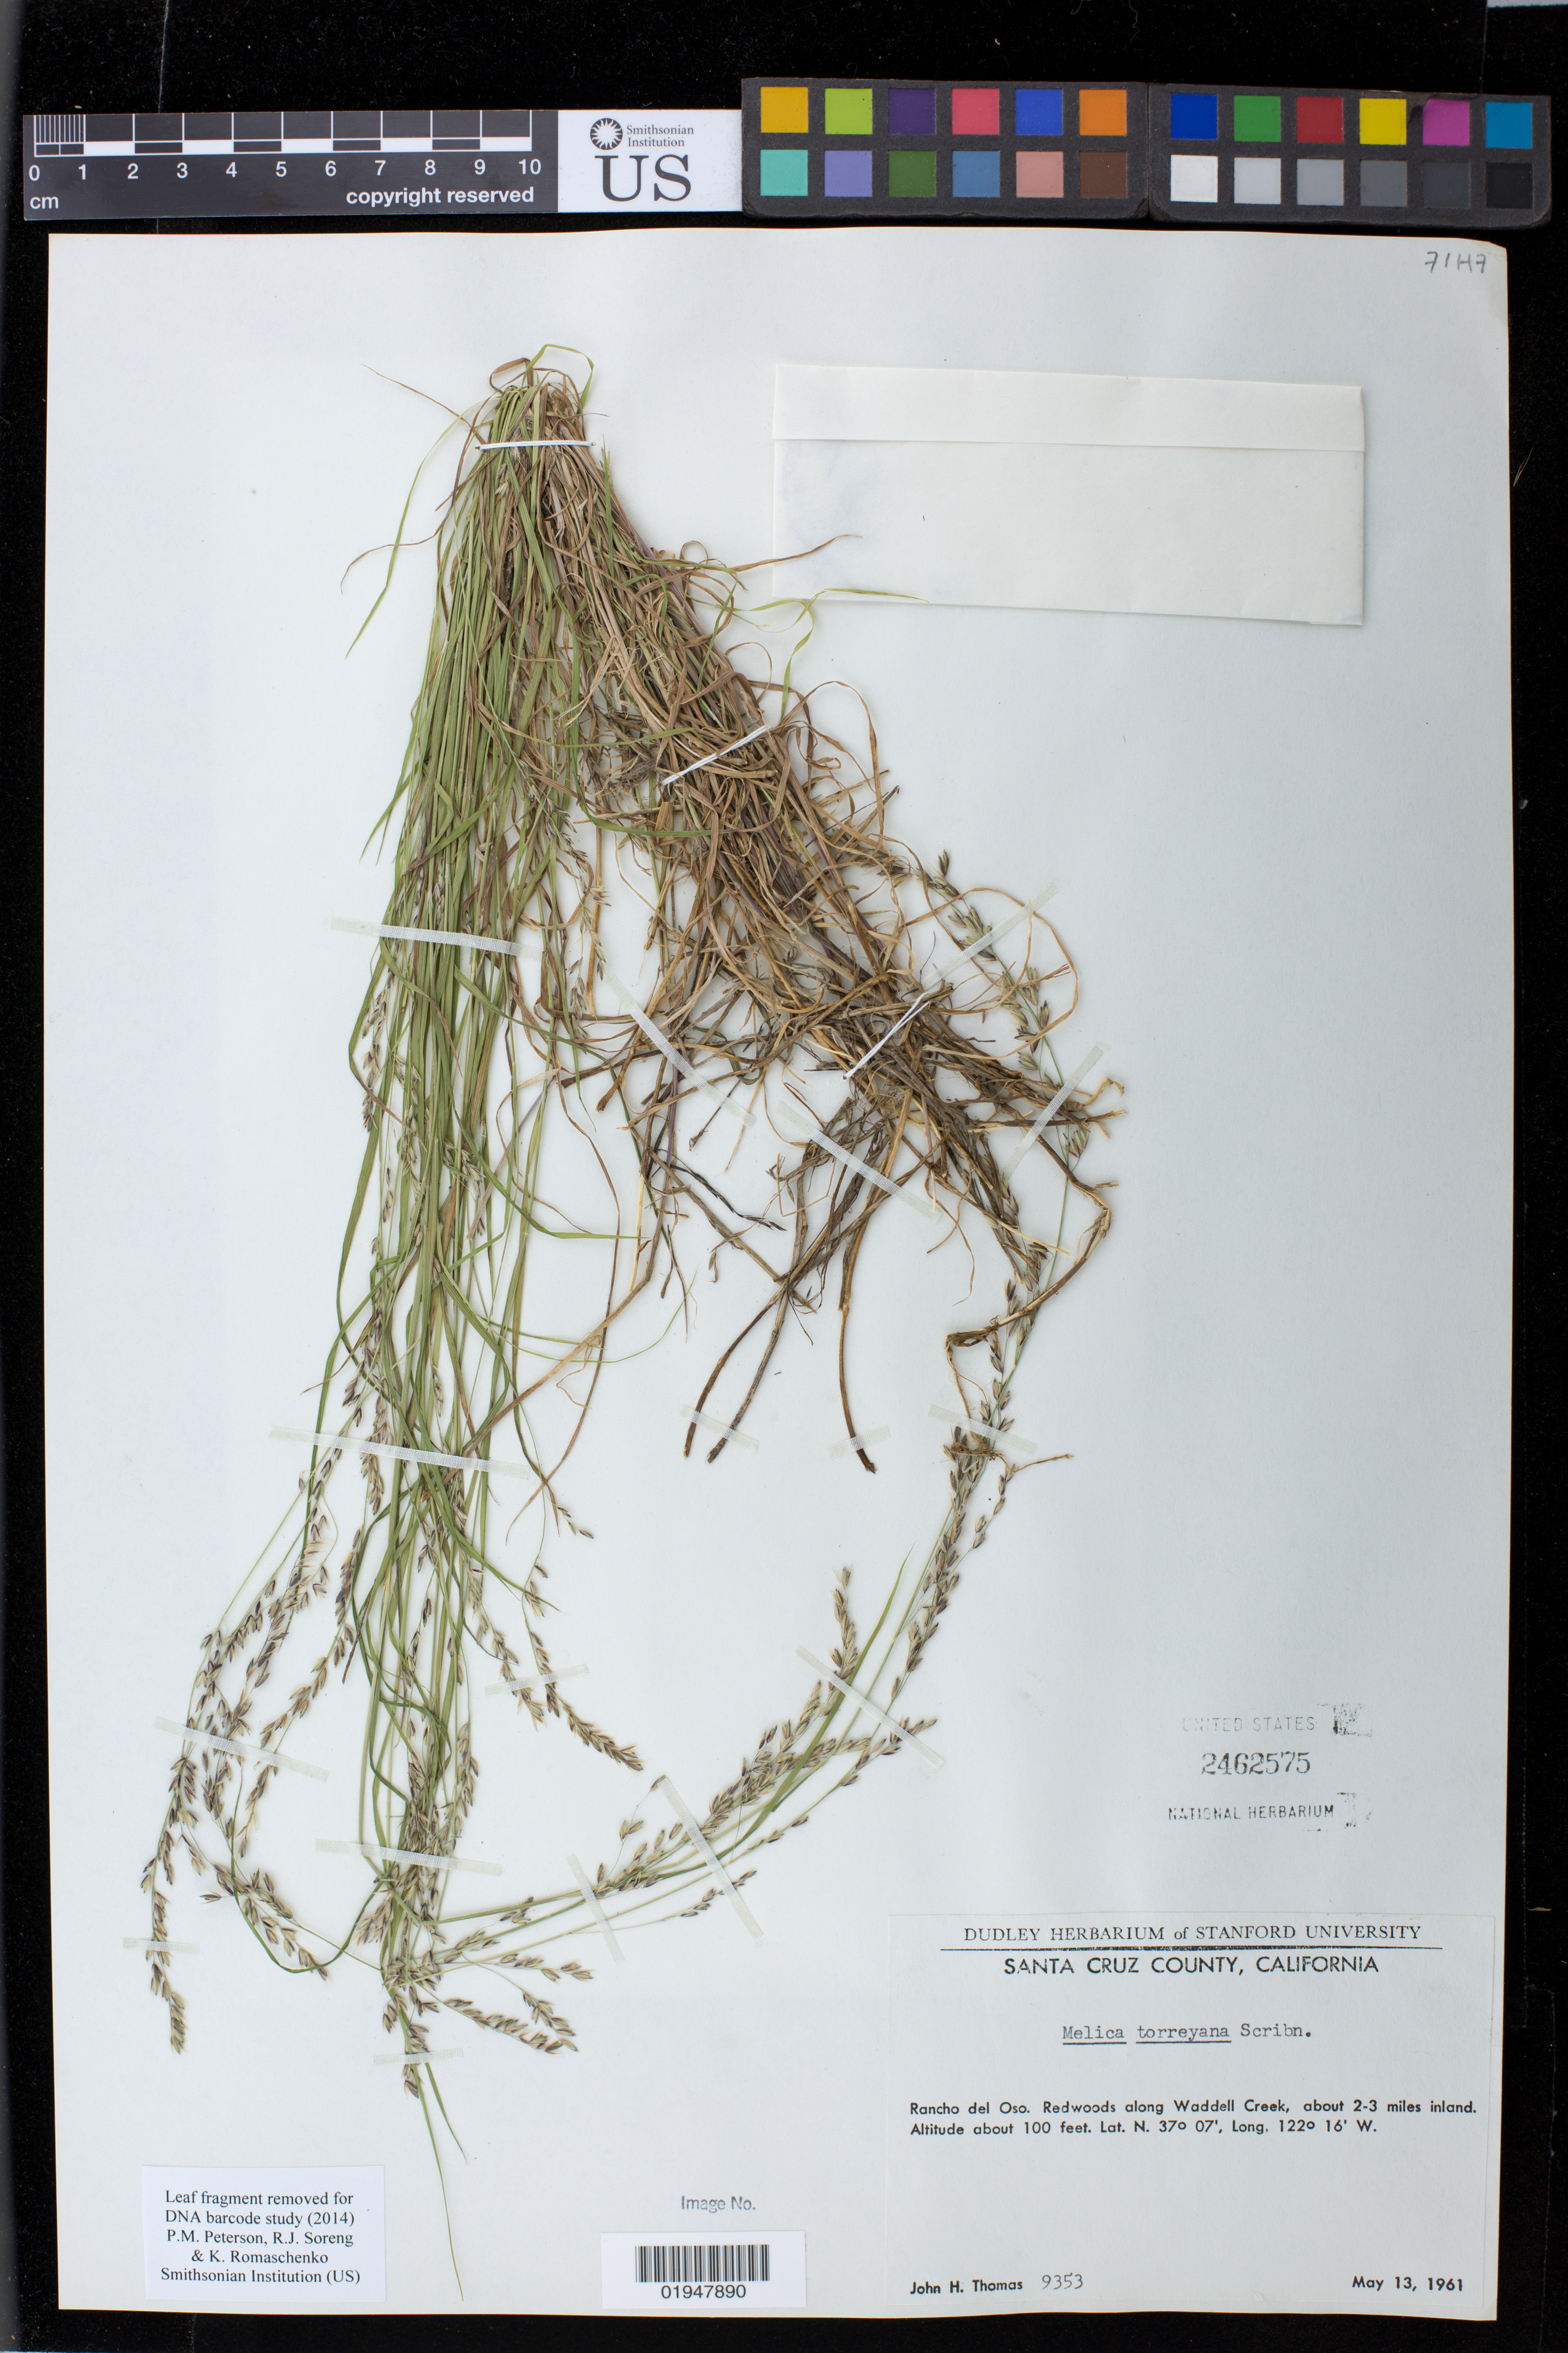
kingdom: Plantae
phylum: Tracheophyta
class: Liliopsida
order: Poales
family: Poaceae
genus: Melica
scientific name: Melica torreyana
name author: Scribn.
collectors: J. H. Thomas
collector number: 9353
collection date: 1961-05-13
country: United States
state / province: California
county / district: Santa Cruz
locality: Rancho de Oso. along Waddell Creek, about 2-3 miles inland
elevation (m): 305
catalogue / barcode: US 2462575